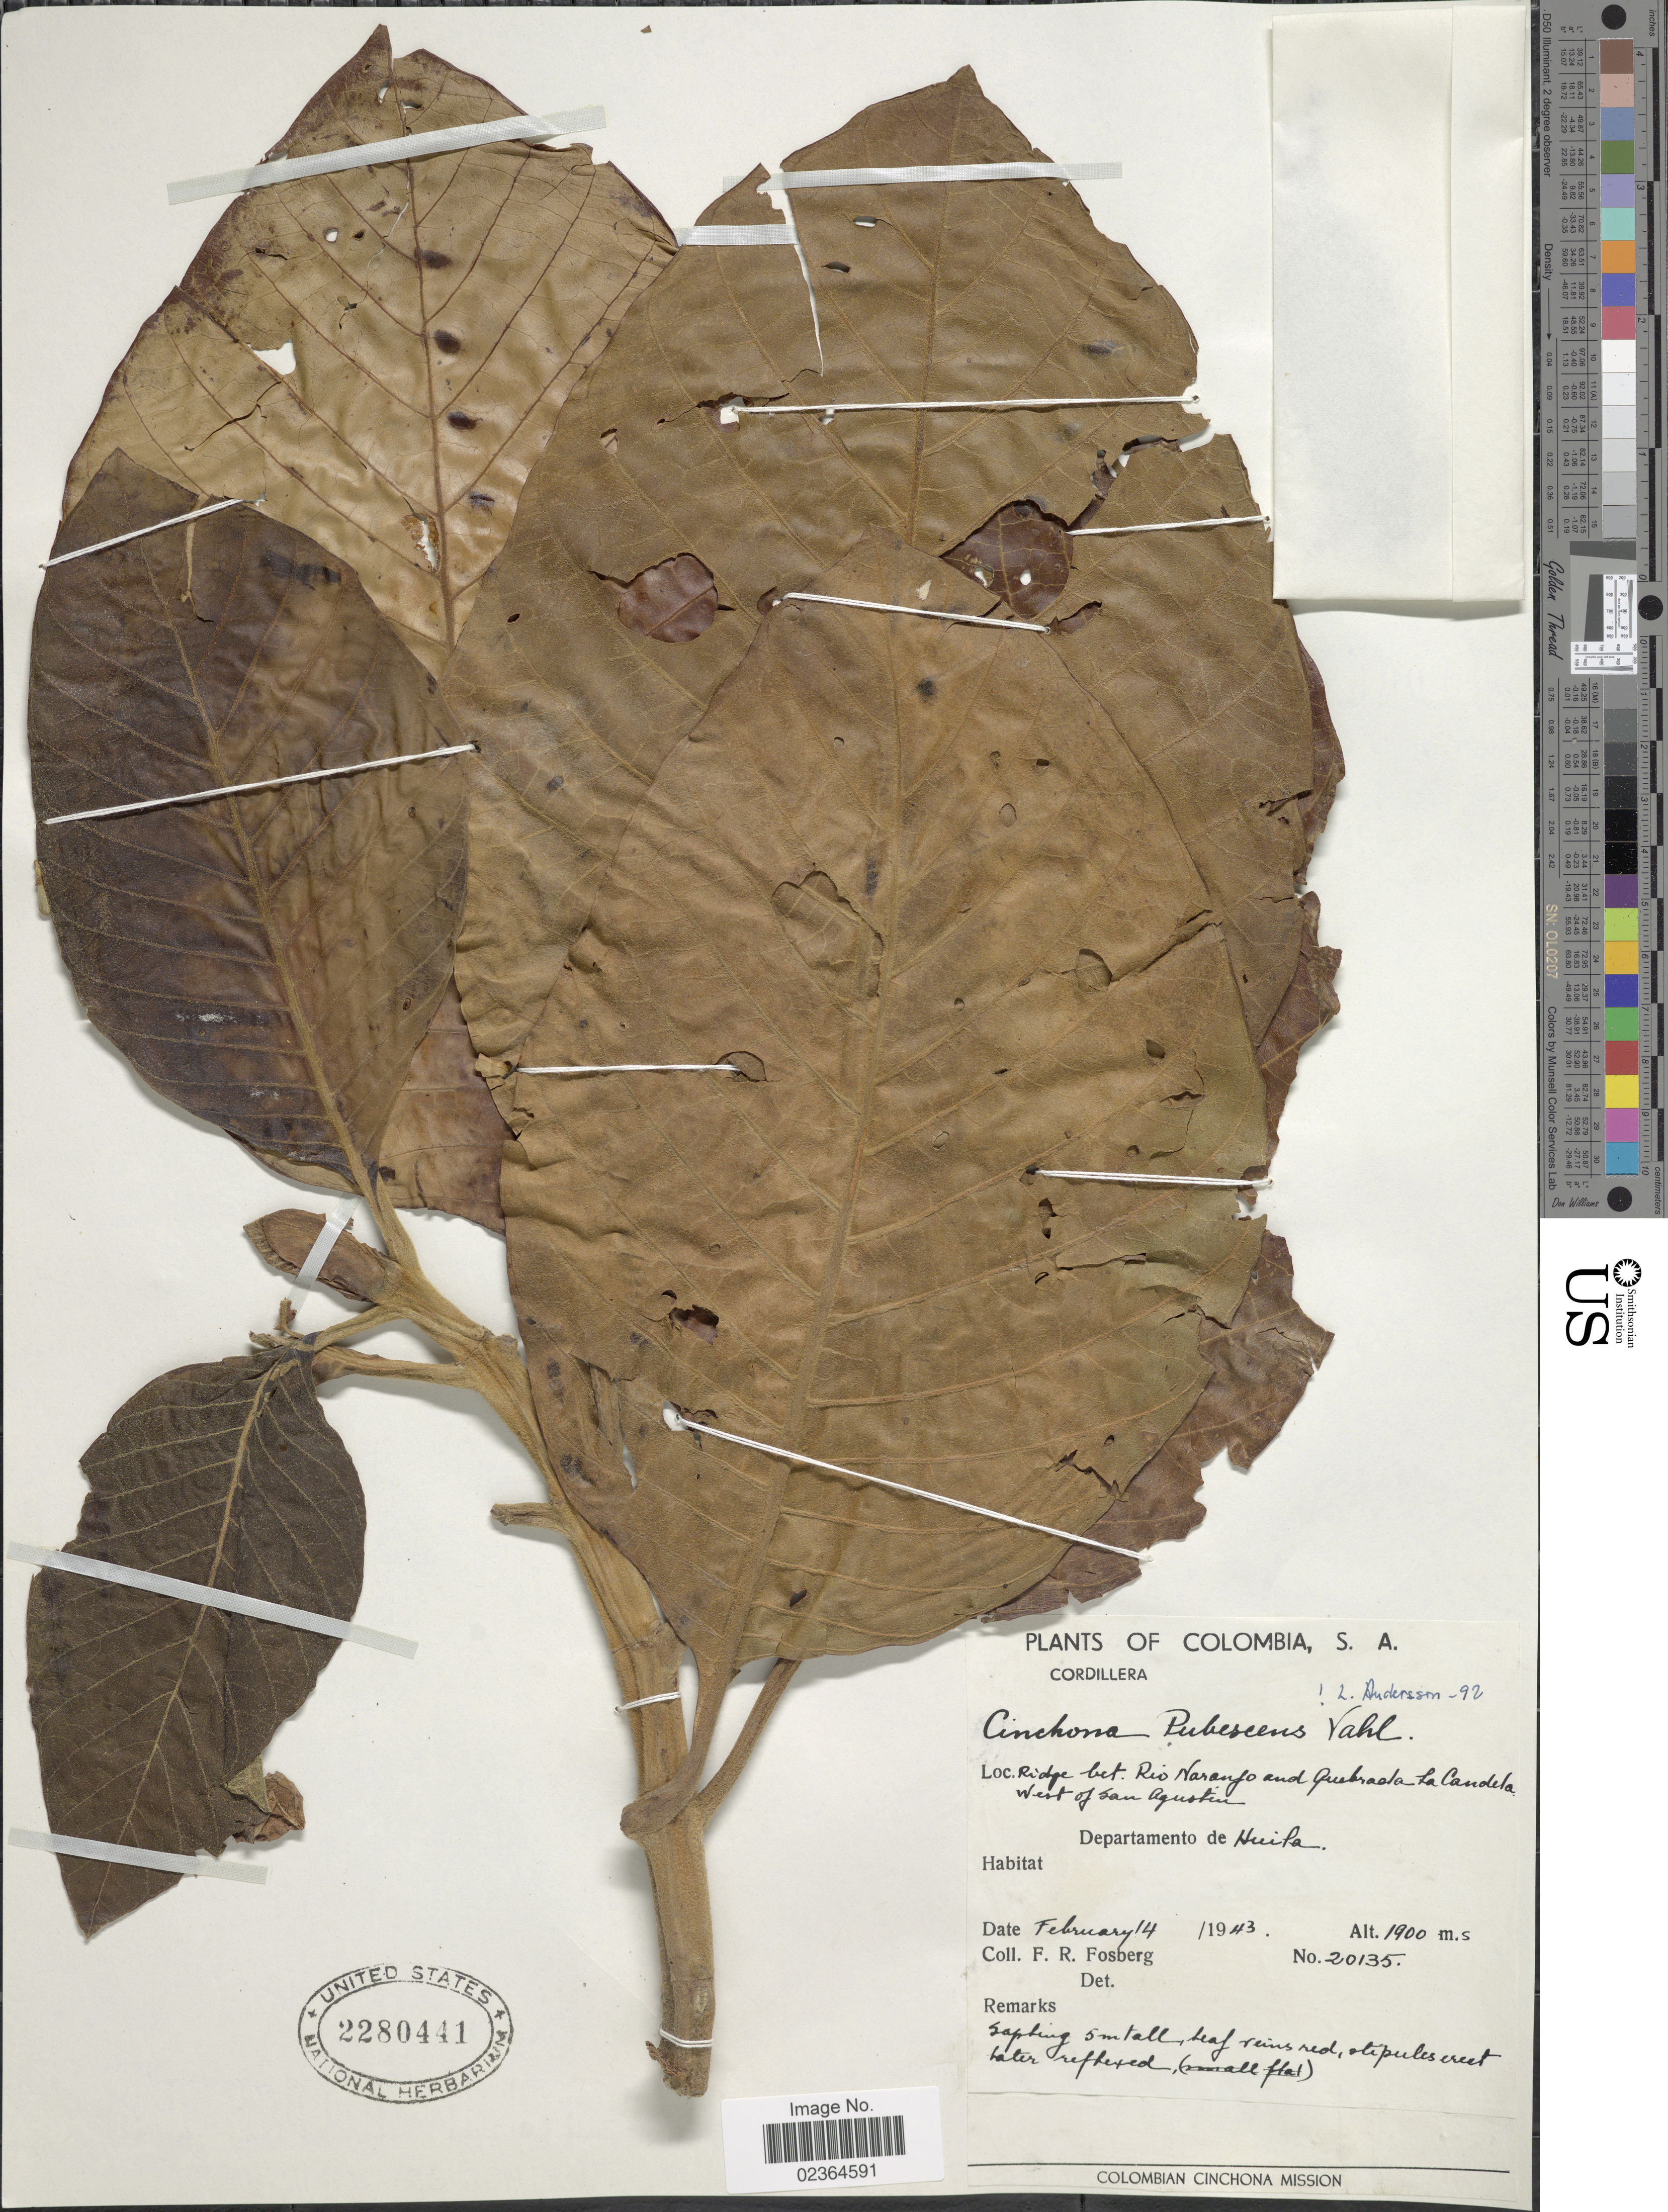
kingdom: Plantae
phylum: Tracheophyta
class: Magnoliopsida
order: Gentianales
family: Rubiaceae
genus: Cinchona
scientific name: Cinchona pubescens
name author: Vahl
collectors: F. R. Fosberg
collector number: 20135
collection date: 1943-02-14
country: Colombia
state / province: Huila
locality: Ridge bet. Rio Naranjo and Quebrada La Candela. West of San Agustin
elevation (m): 1900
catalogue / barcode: US 2280441